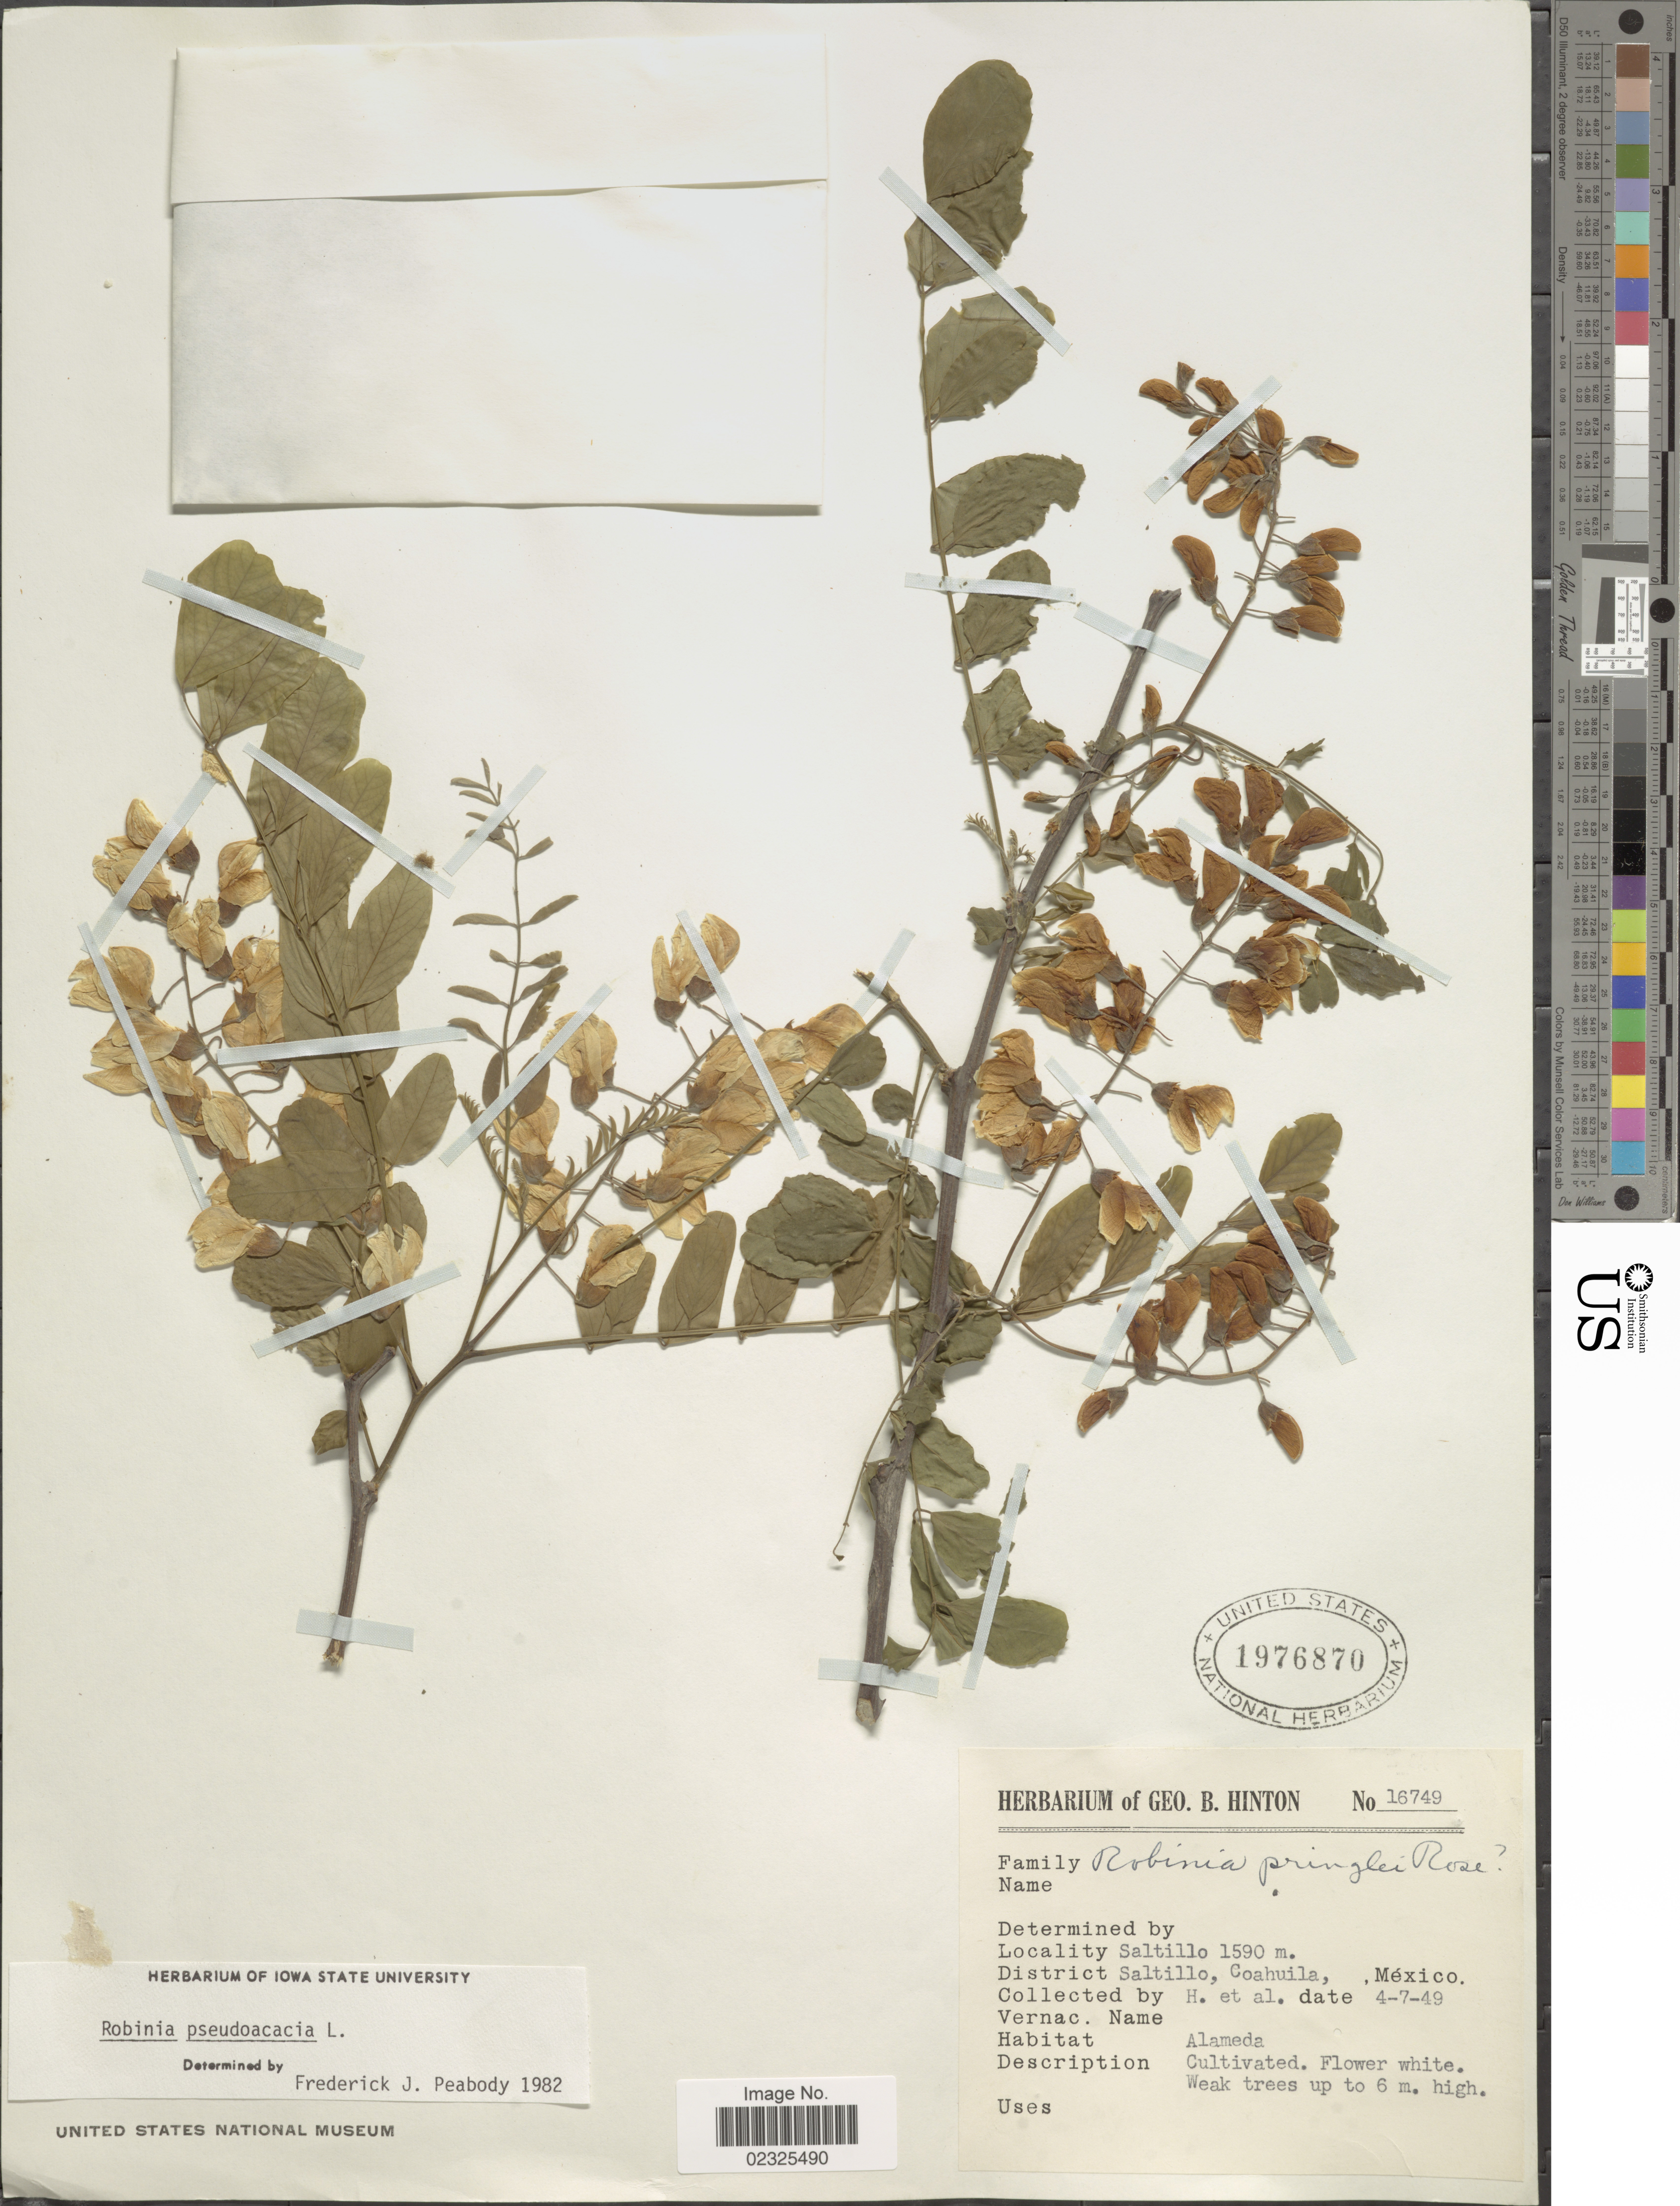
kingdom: Plantae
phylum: Tracheophyta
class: Magnoliopsida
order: Fabales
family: Fabaceae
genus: Robinia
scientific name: Robinia pseudoacacia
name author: L.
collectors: G. B. Hinton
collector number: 16749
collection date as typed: Transcribed d/m/y: 4/7/49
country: Mexico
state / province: Coahuila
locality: Saltillo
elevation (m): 1590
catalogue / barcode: US 1976870